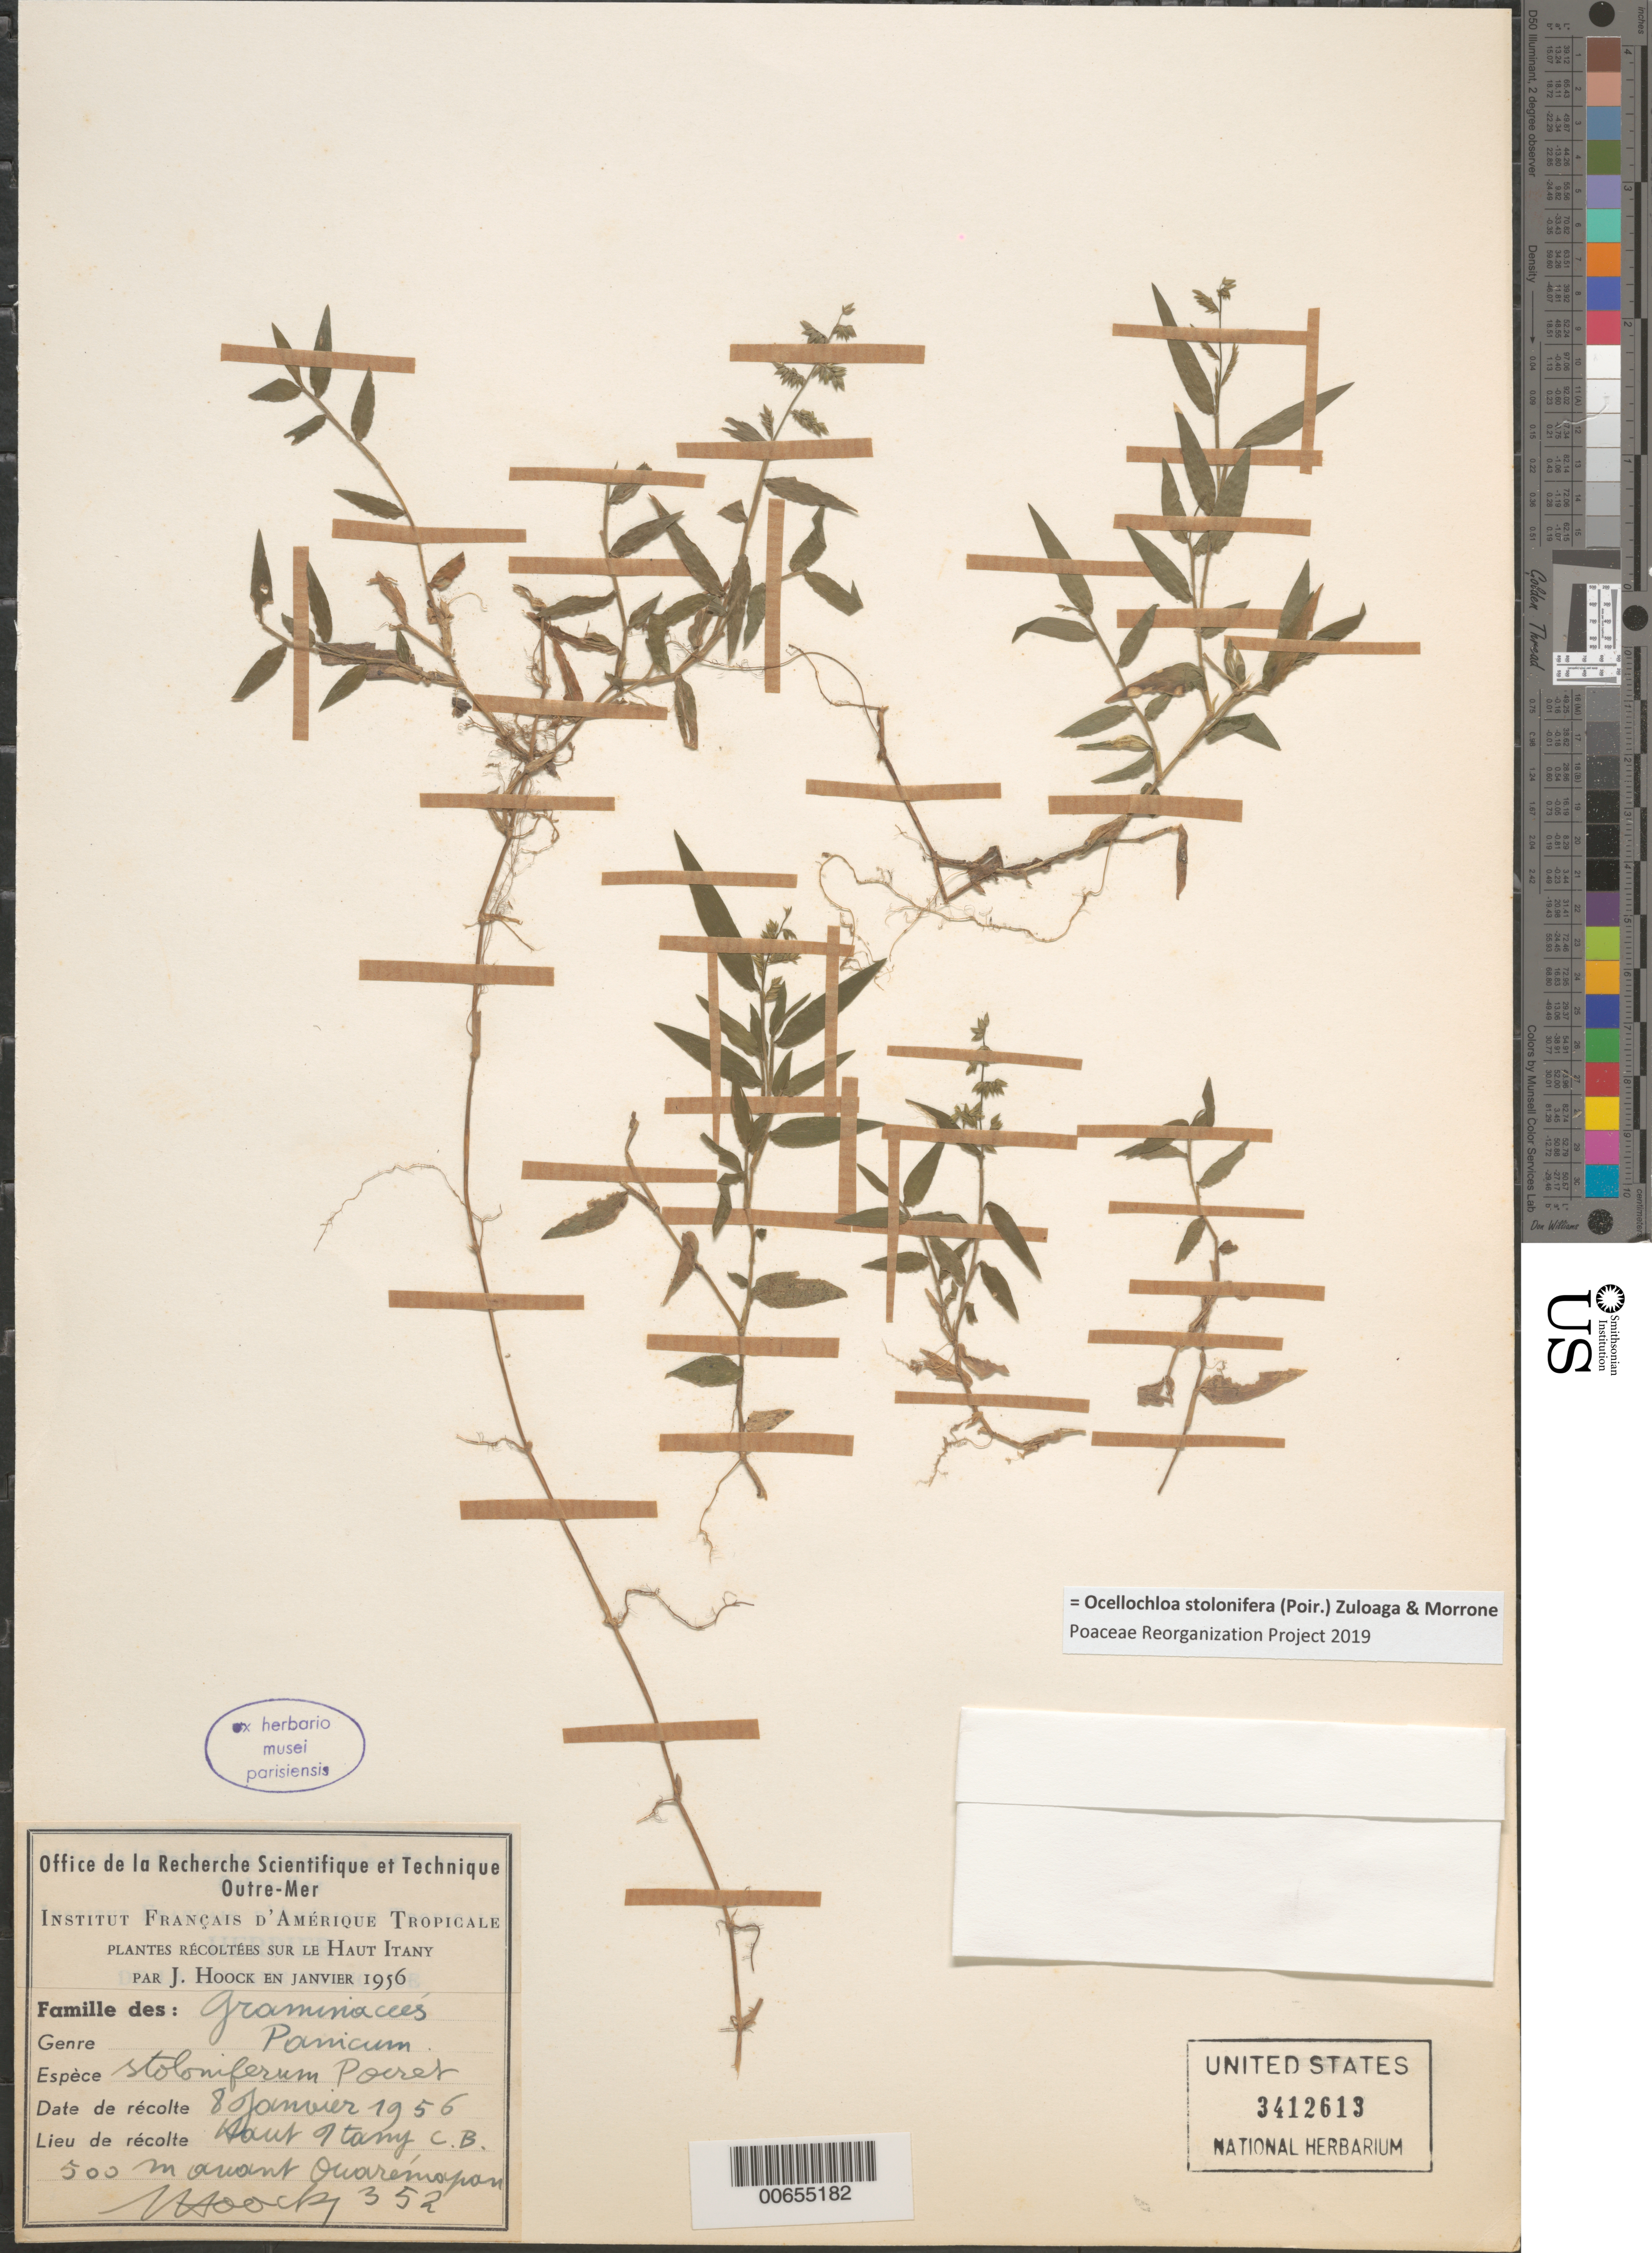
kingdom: Plantae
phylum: Tracheophyta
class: Liliopsida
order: Poales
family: Poaceae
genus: Panicum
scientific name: Panicum stoloniferum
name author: Poir.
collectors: J. Hoock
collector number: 352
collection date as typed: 8-Jan-56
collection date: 1956-01-08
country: French Guiana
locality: Haut Litany, C.B., 500 m avant Ouarémapou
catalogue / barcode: US 3412613